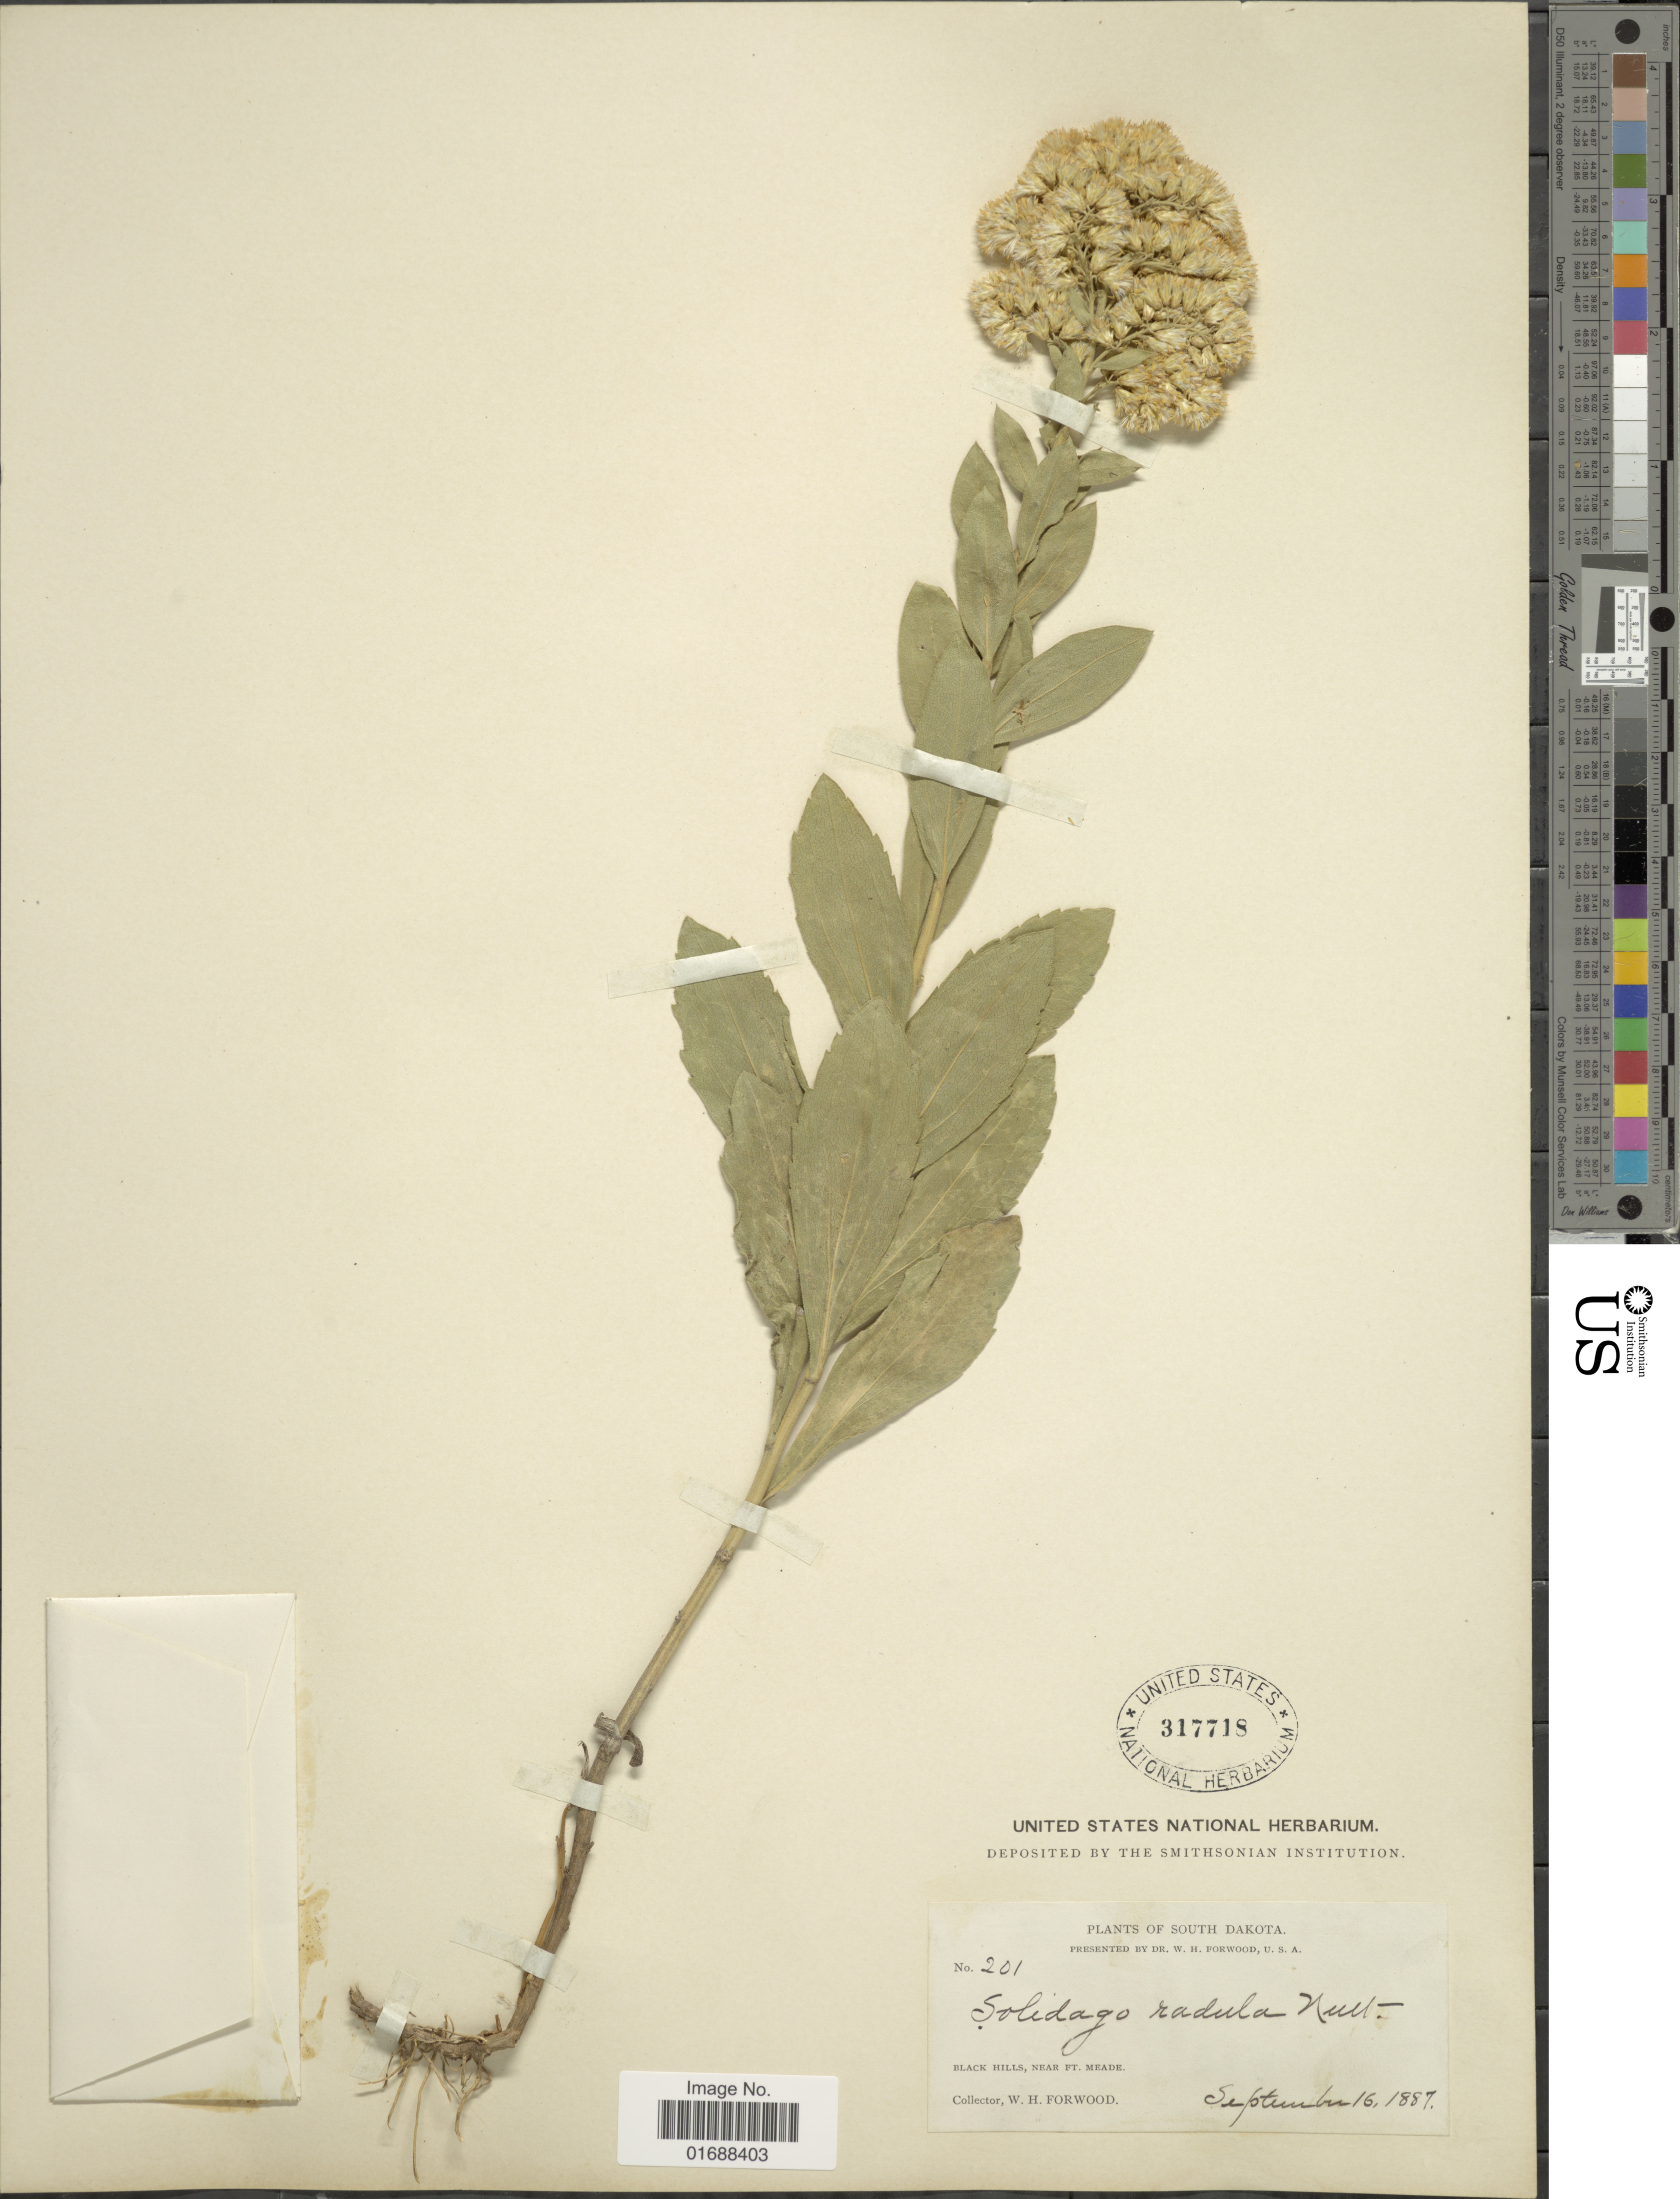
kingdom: Plantae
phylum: Tracheophyta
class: Magnoliopsida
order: Asterales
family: Asteraceae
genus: Solidago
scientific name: Solidago mollis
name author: Bartl.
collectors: W. Forwood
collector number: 201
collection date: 1887-09-16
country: United States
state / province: South Dakota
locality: Black Hills, near Ft. Meade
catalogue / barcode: US 317718